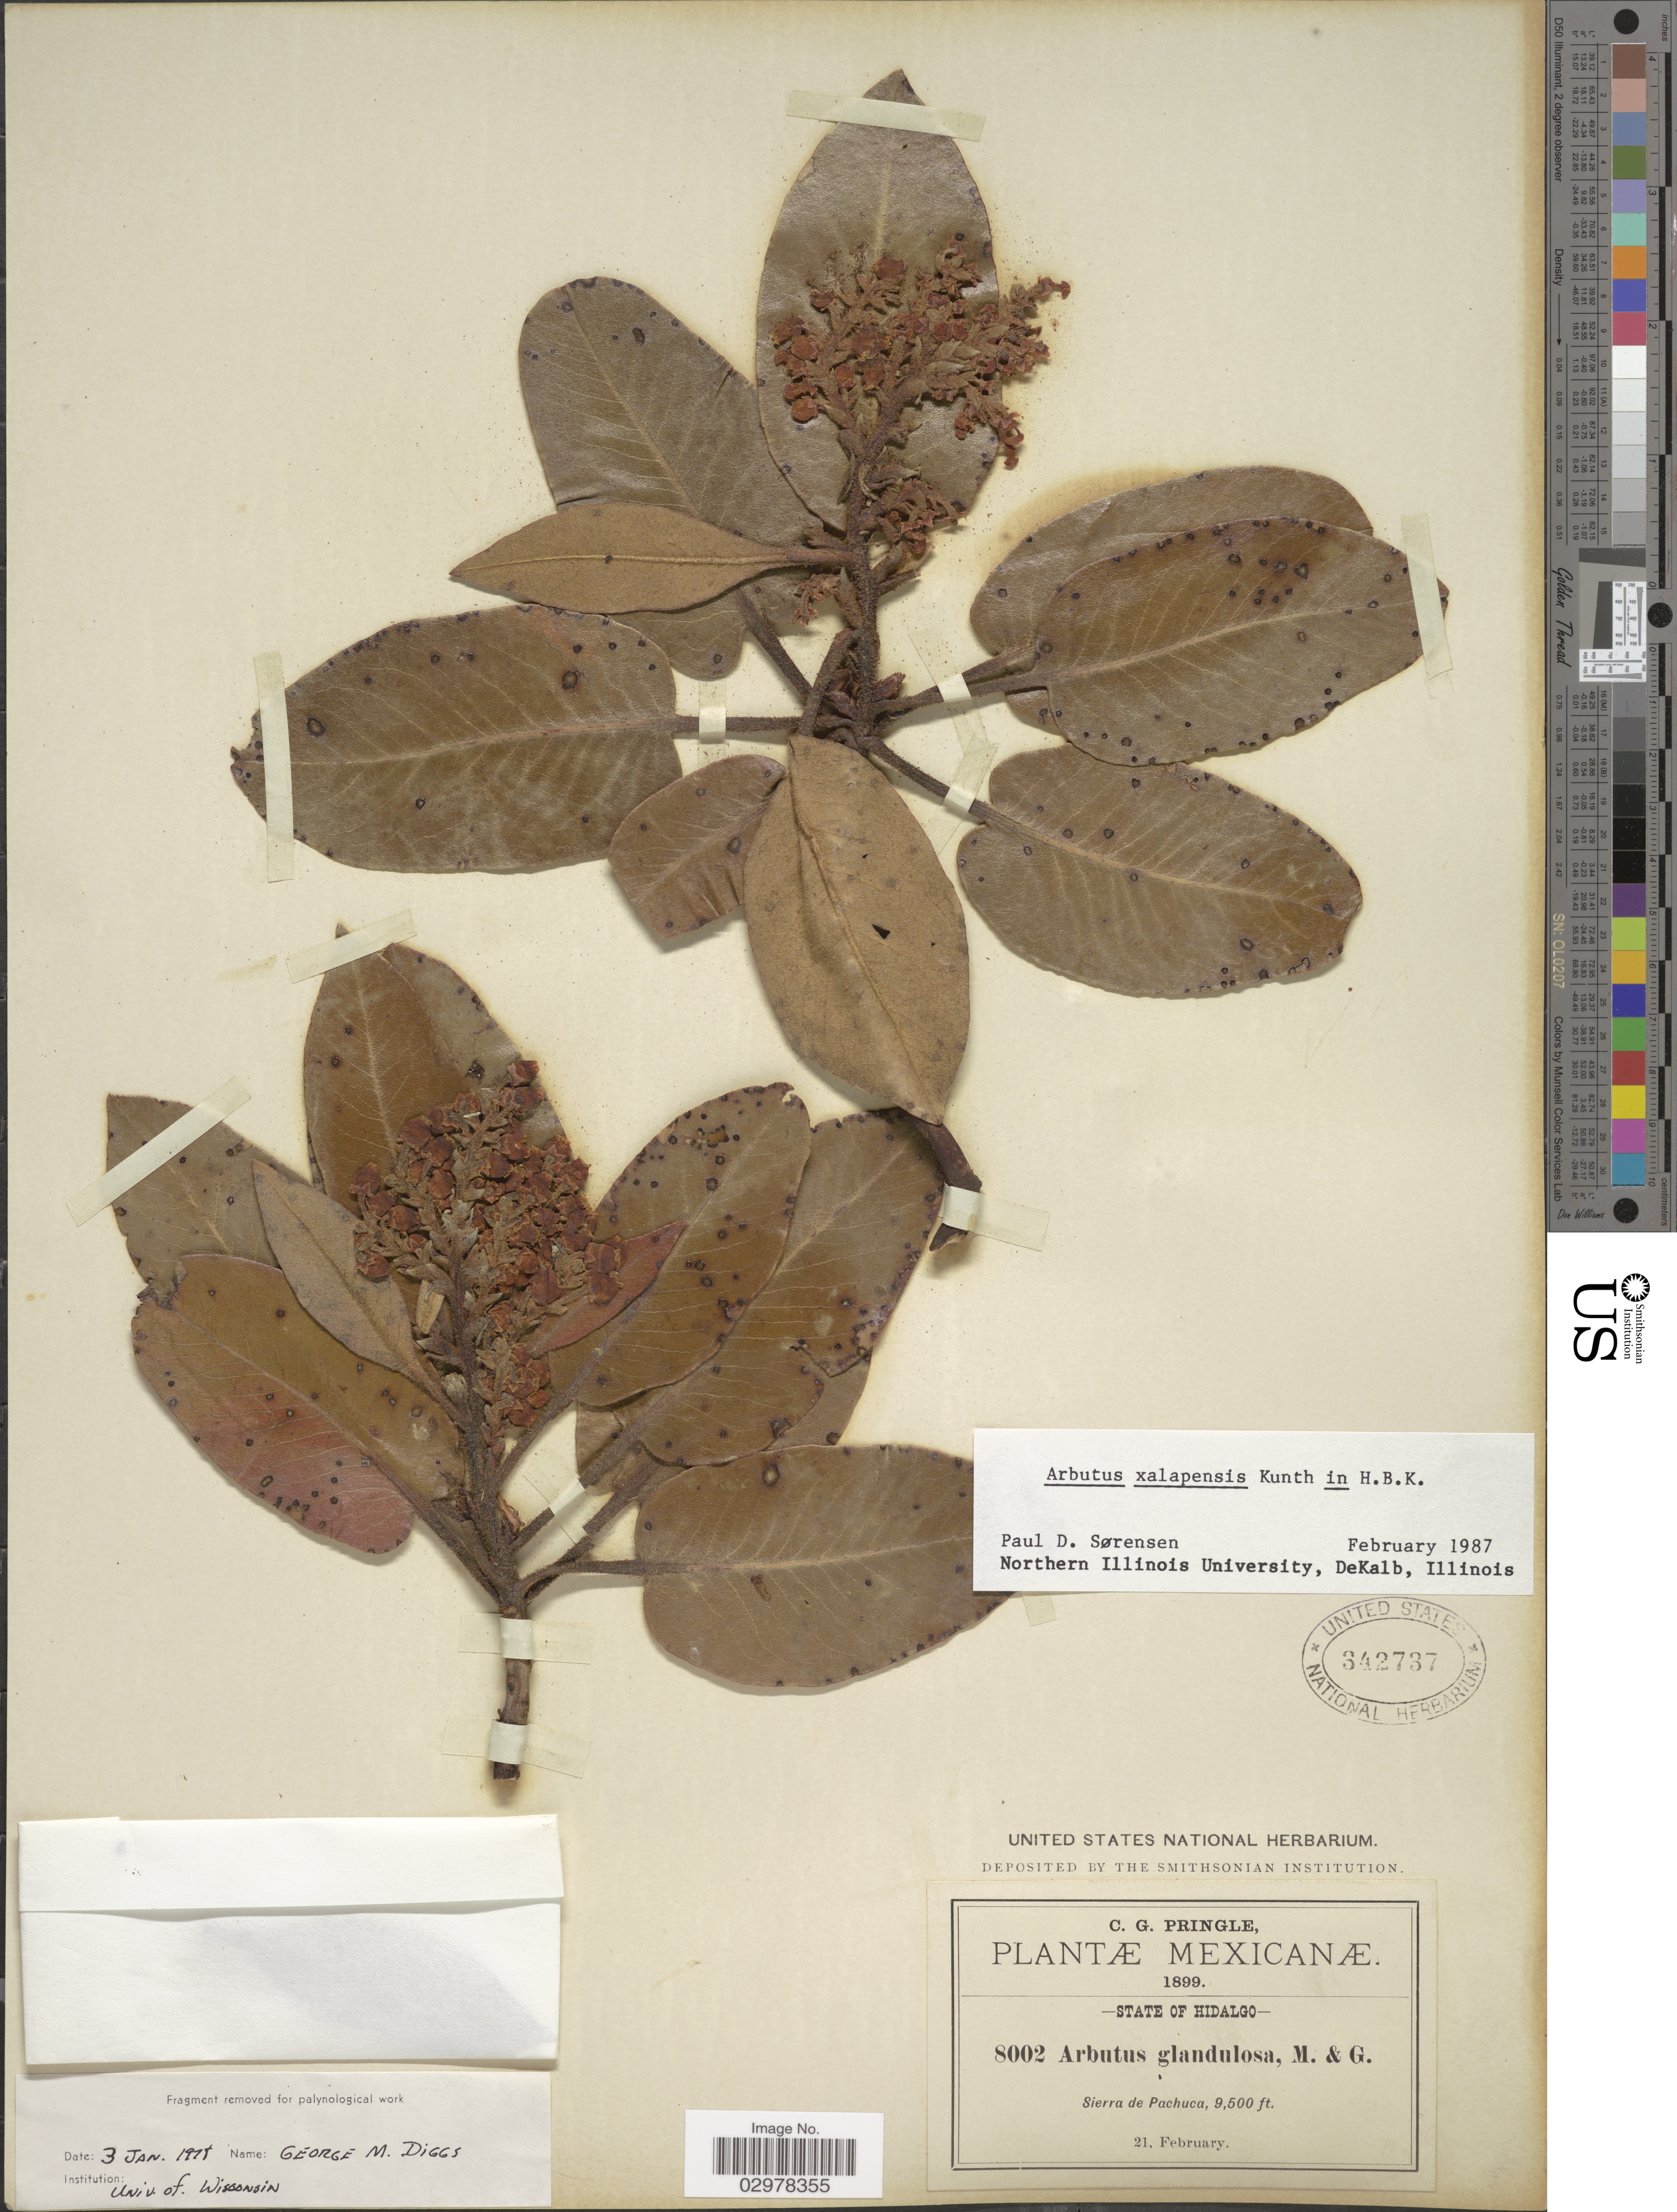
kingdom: Plantae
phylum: Tracheophyta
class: Magnoliopsida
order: Ericales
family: Ericaceae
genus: Arbutus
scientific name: Arbutus xalapensis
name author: Kunth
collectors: C. G. Pringle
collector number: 8002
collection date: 1899-02-21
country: Mexico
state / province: Hidalgo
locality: Sierra de Pachuca.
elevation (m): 2896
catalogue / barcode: US 342737